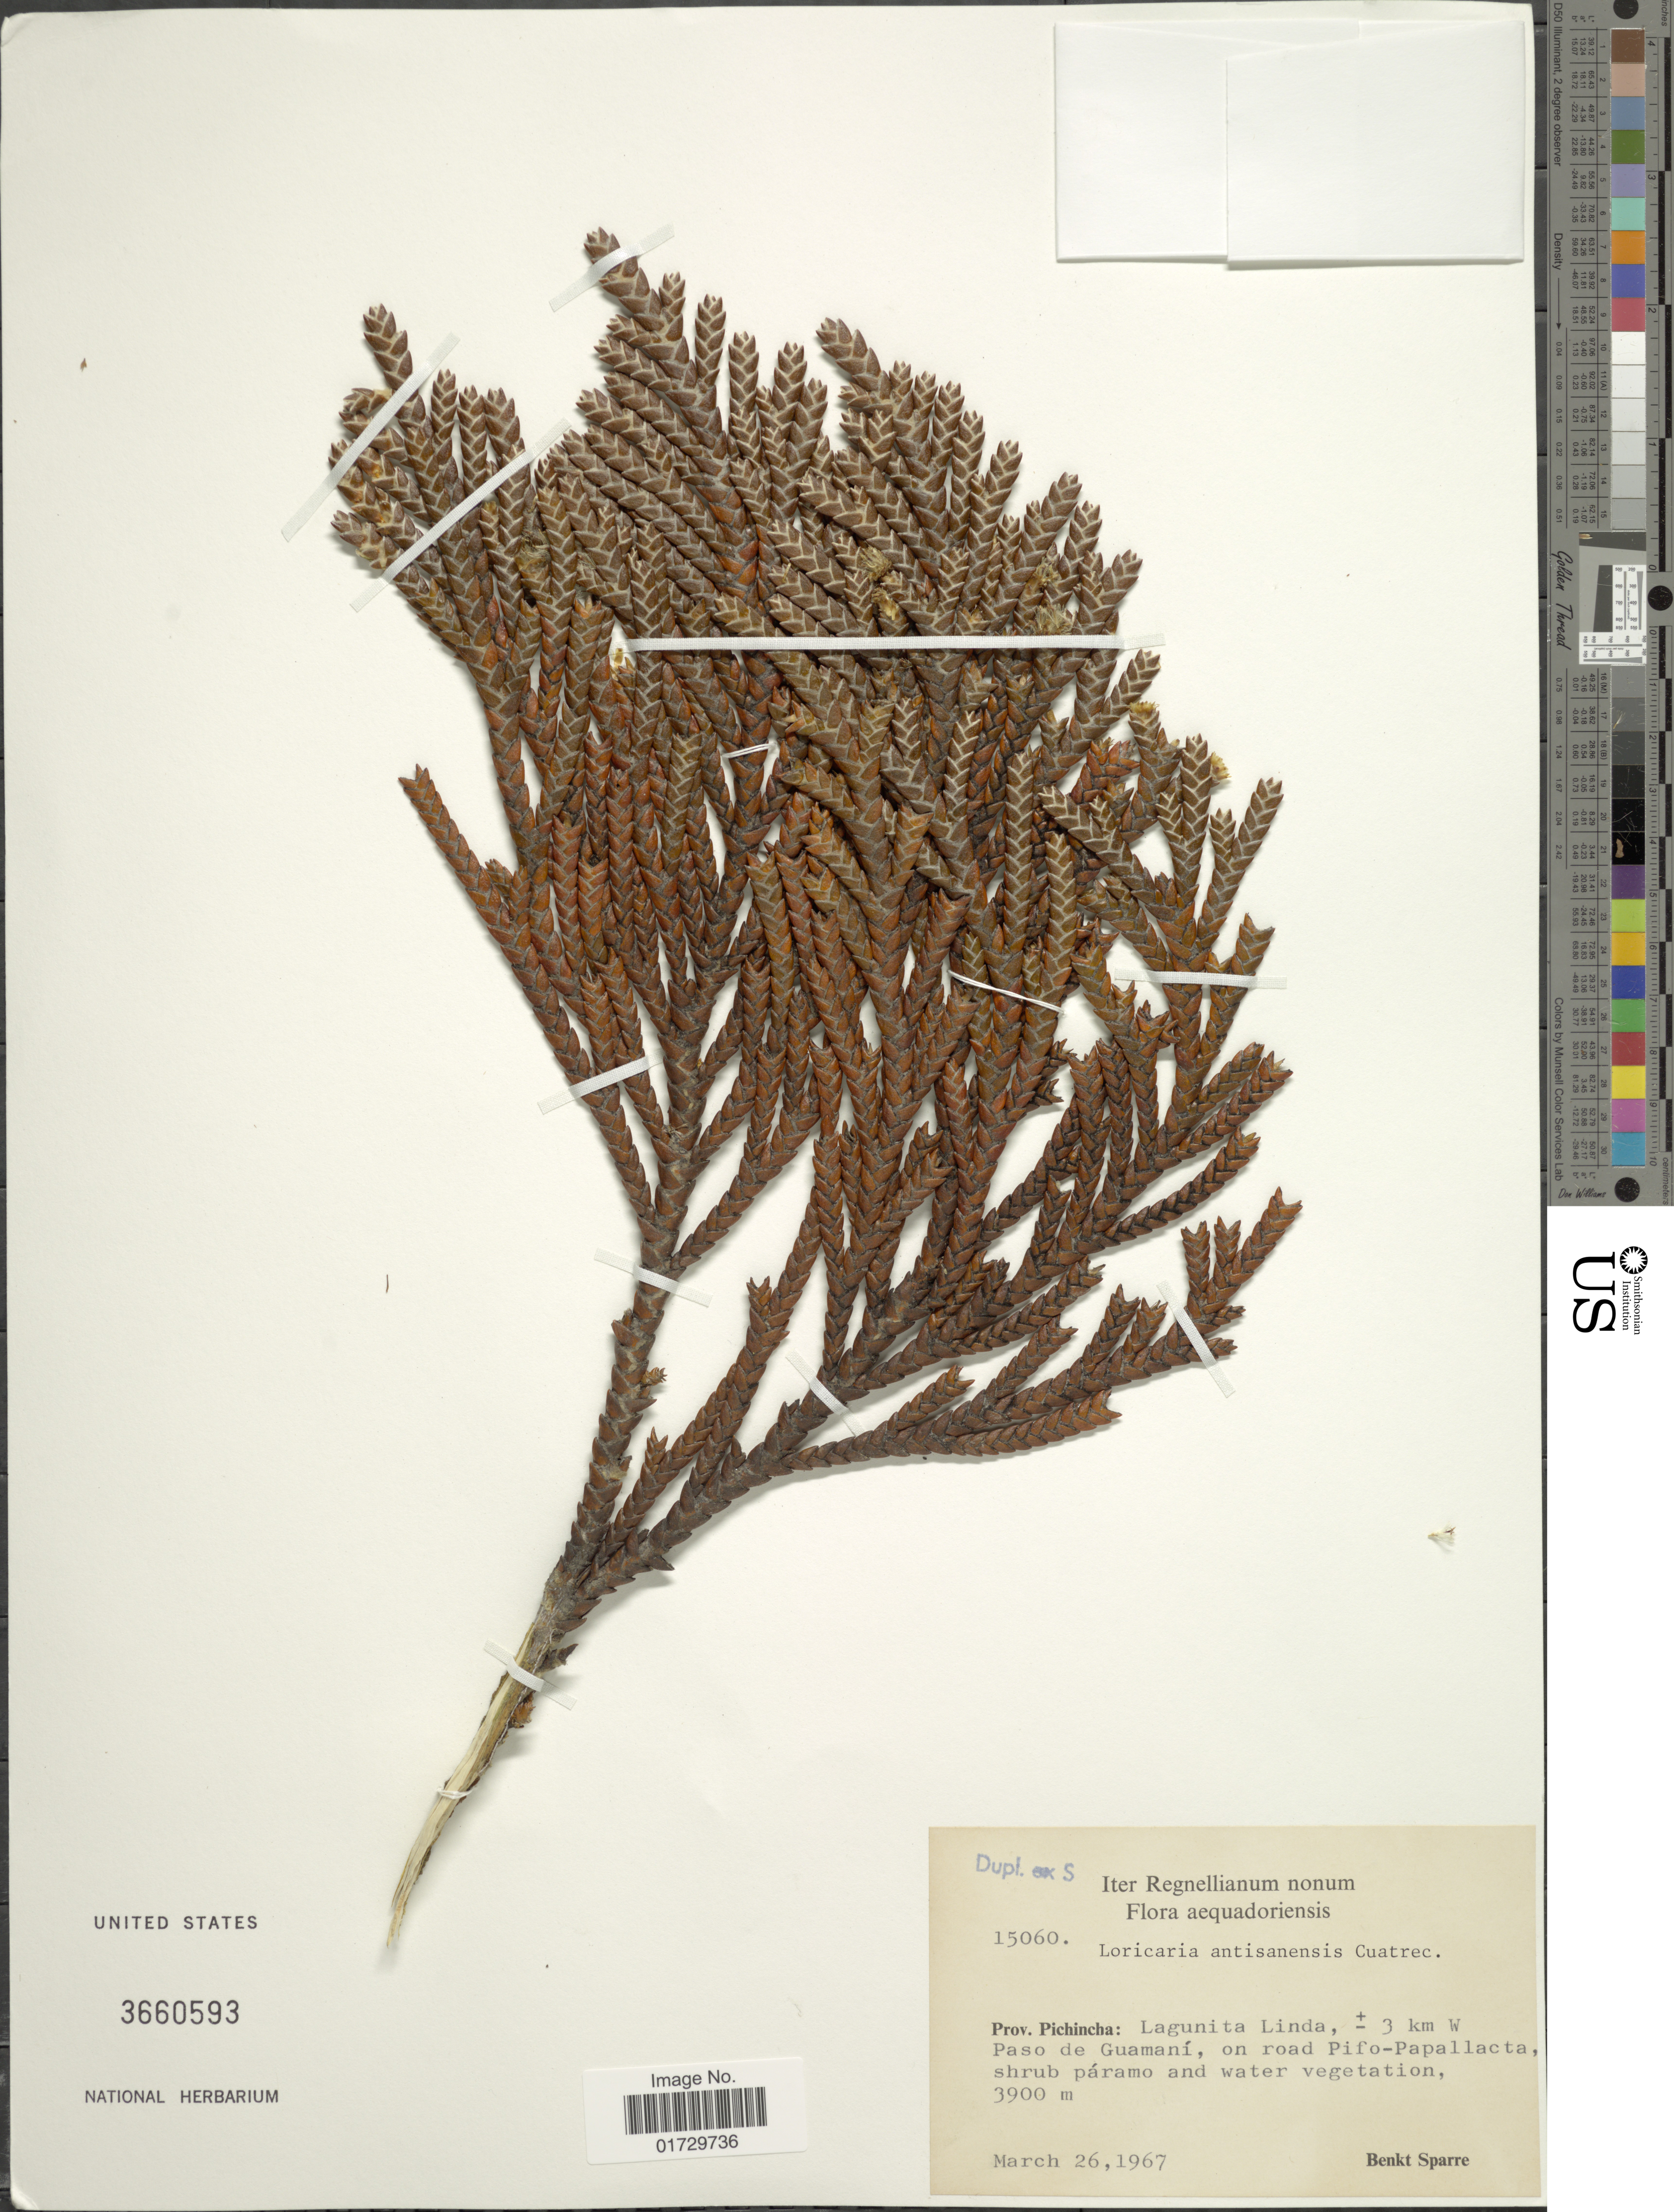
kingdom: Plantae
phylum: Tracheophyta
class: Magnoliopsida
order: Asterales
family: Asteraceae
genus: Loricaria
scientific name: Loricaria antisanensis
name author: Cuatrec.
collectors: B. Sparre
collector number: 15060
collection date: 1967-03-26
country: Ecuador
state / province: Pichincha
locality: Lagunita Linda, +- 3 km W paso de Guamani, on road Pifo-Papallacta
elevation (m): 3900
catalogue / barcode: US 3660593